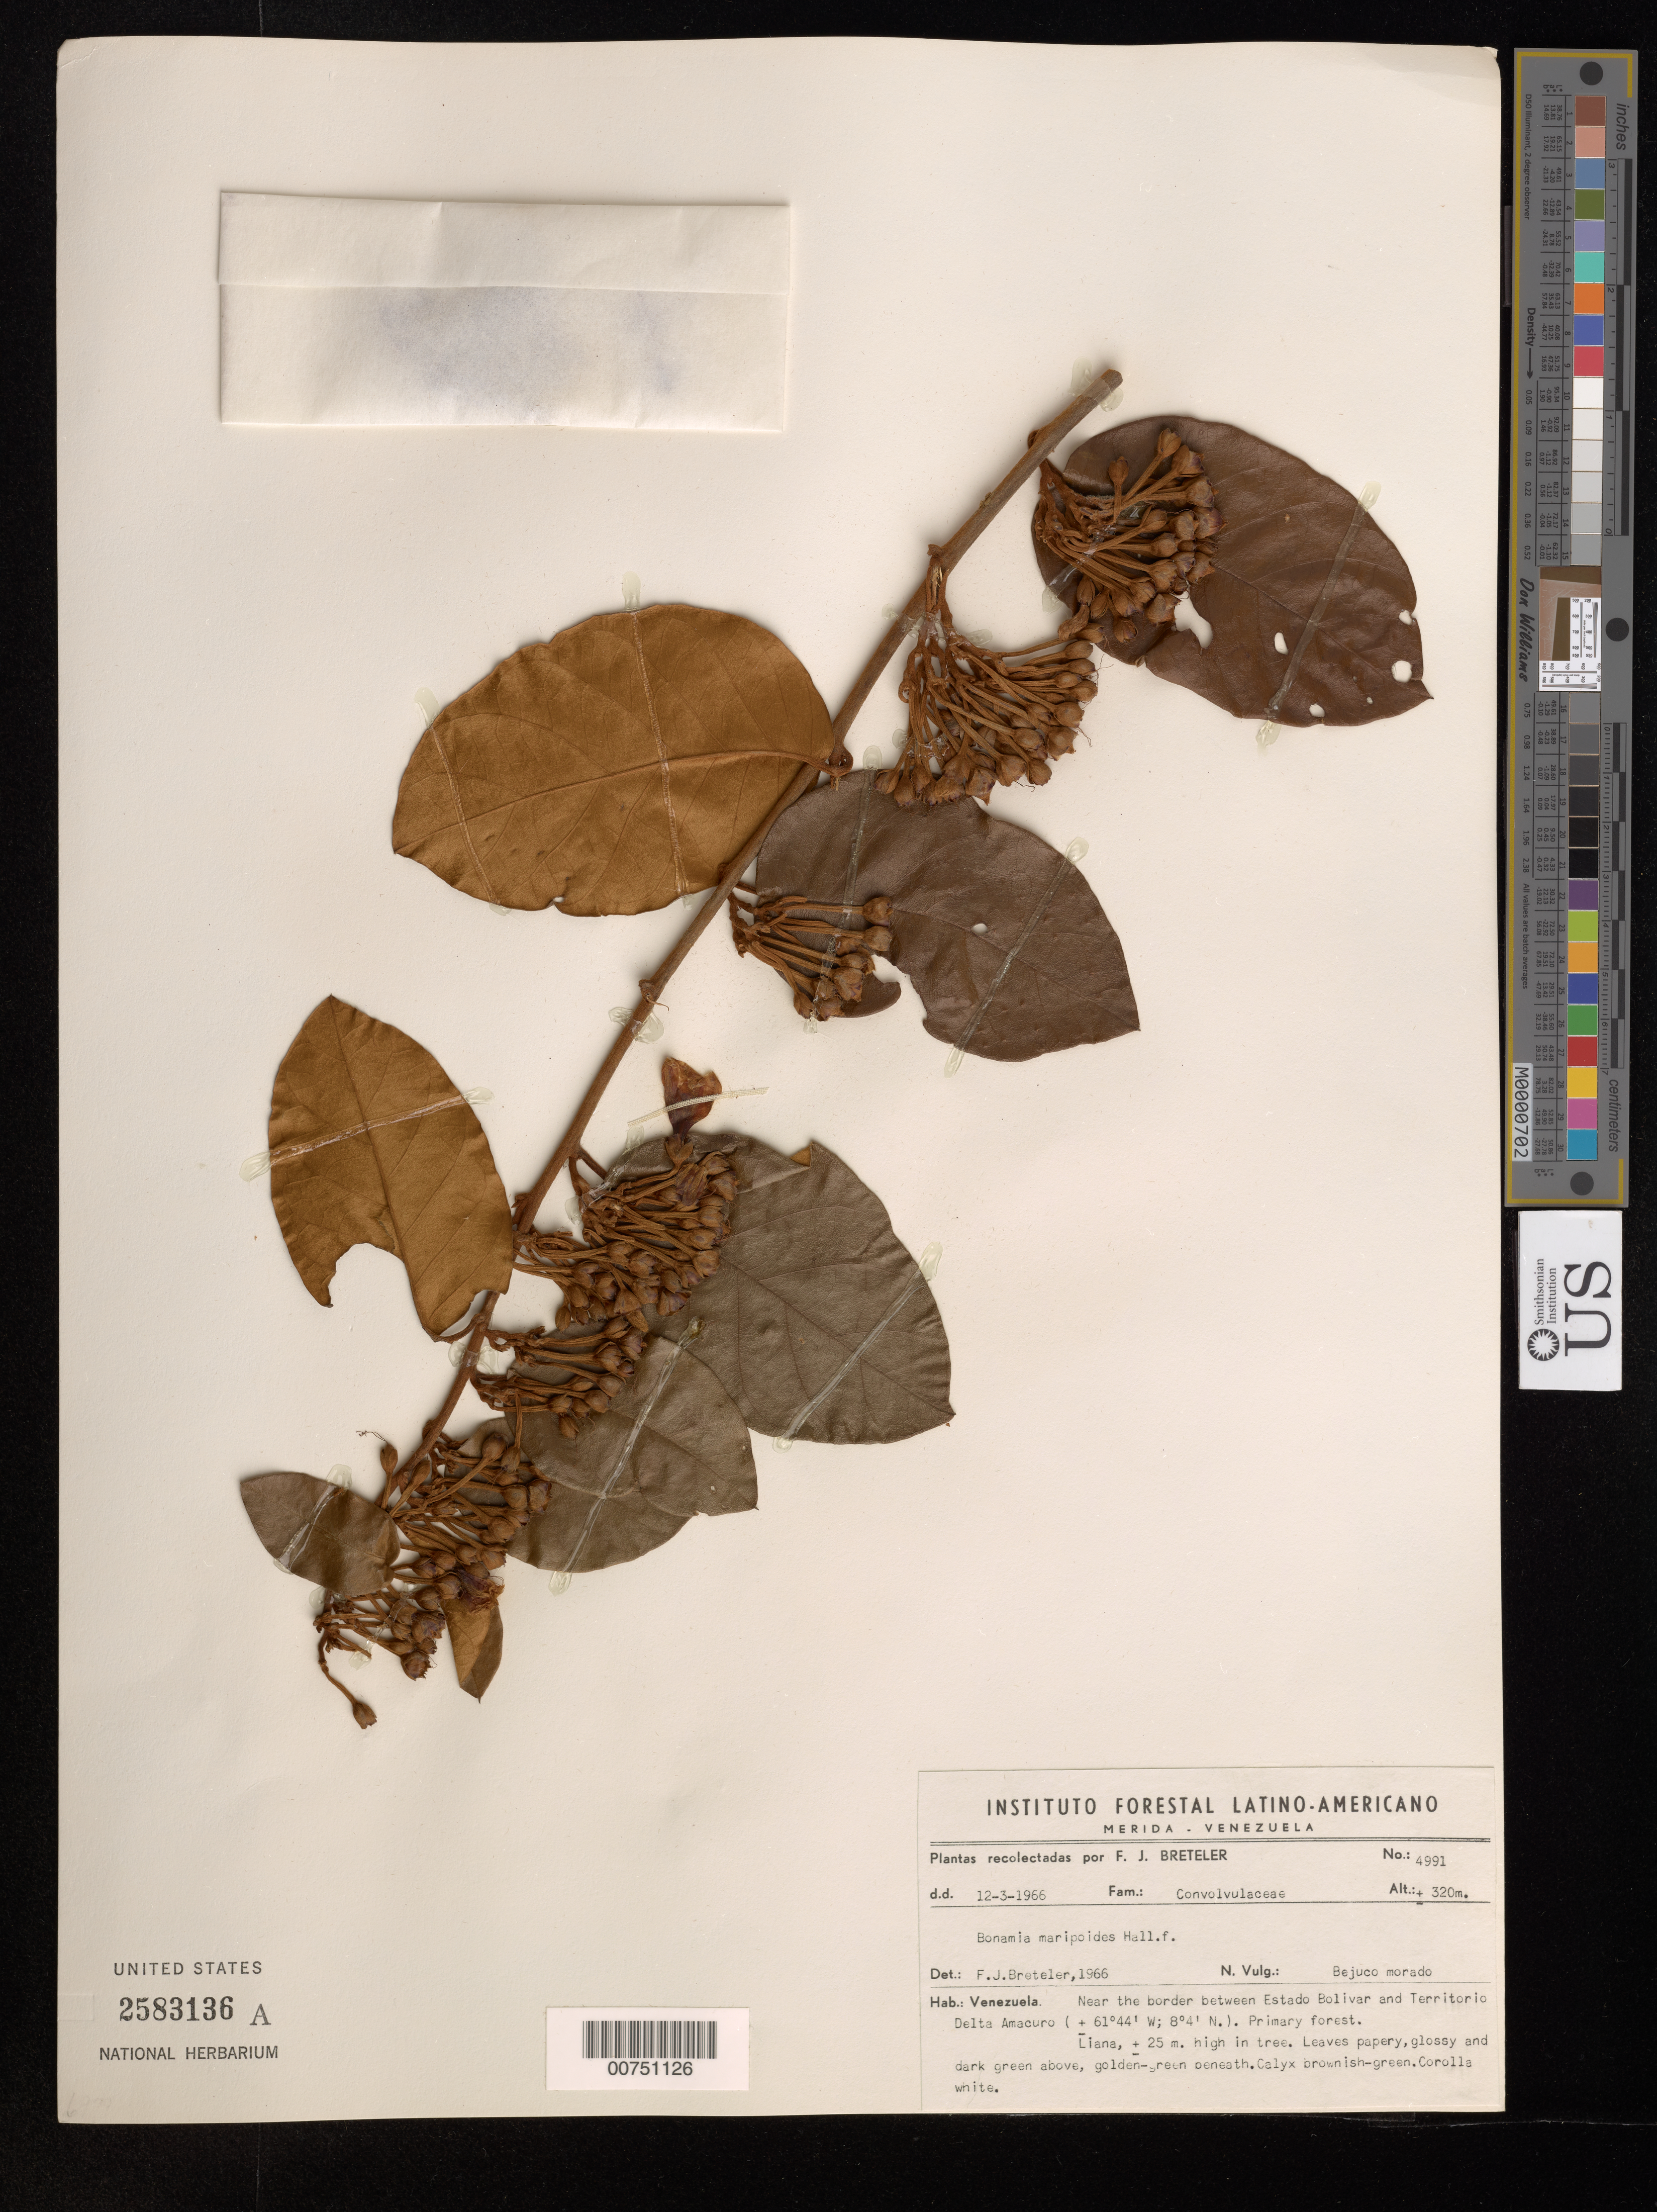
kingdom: Plantae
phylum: Tracheophyta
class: Magnoliopsida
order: Solanales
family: Convolvulaceae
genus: Bonamia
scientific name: Bonamia maripoides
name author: Hallier f.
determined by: Breteler, F. J.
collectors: F. J. Breteler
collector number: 4991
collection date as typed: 12-Mar-66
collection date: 1966-03-12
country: Venezuela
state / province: Delta Amacuro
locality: Río Grande o Toro, near border between Estado Bolívar and Territorío Delta Amacuro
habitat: Primary forest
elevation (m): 320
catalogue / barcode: US 2583136A